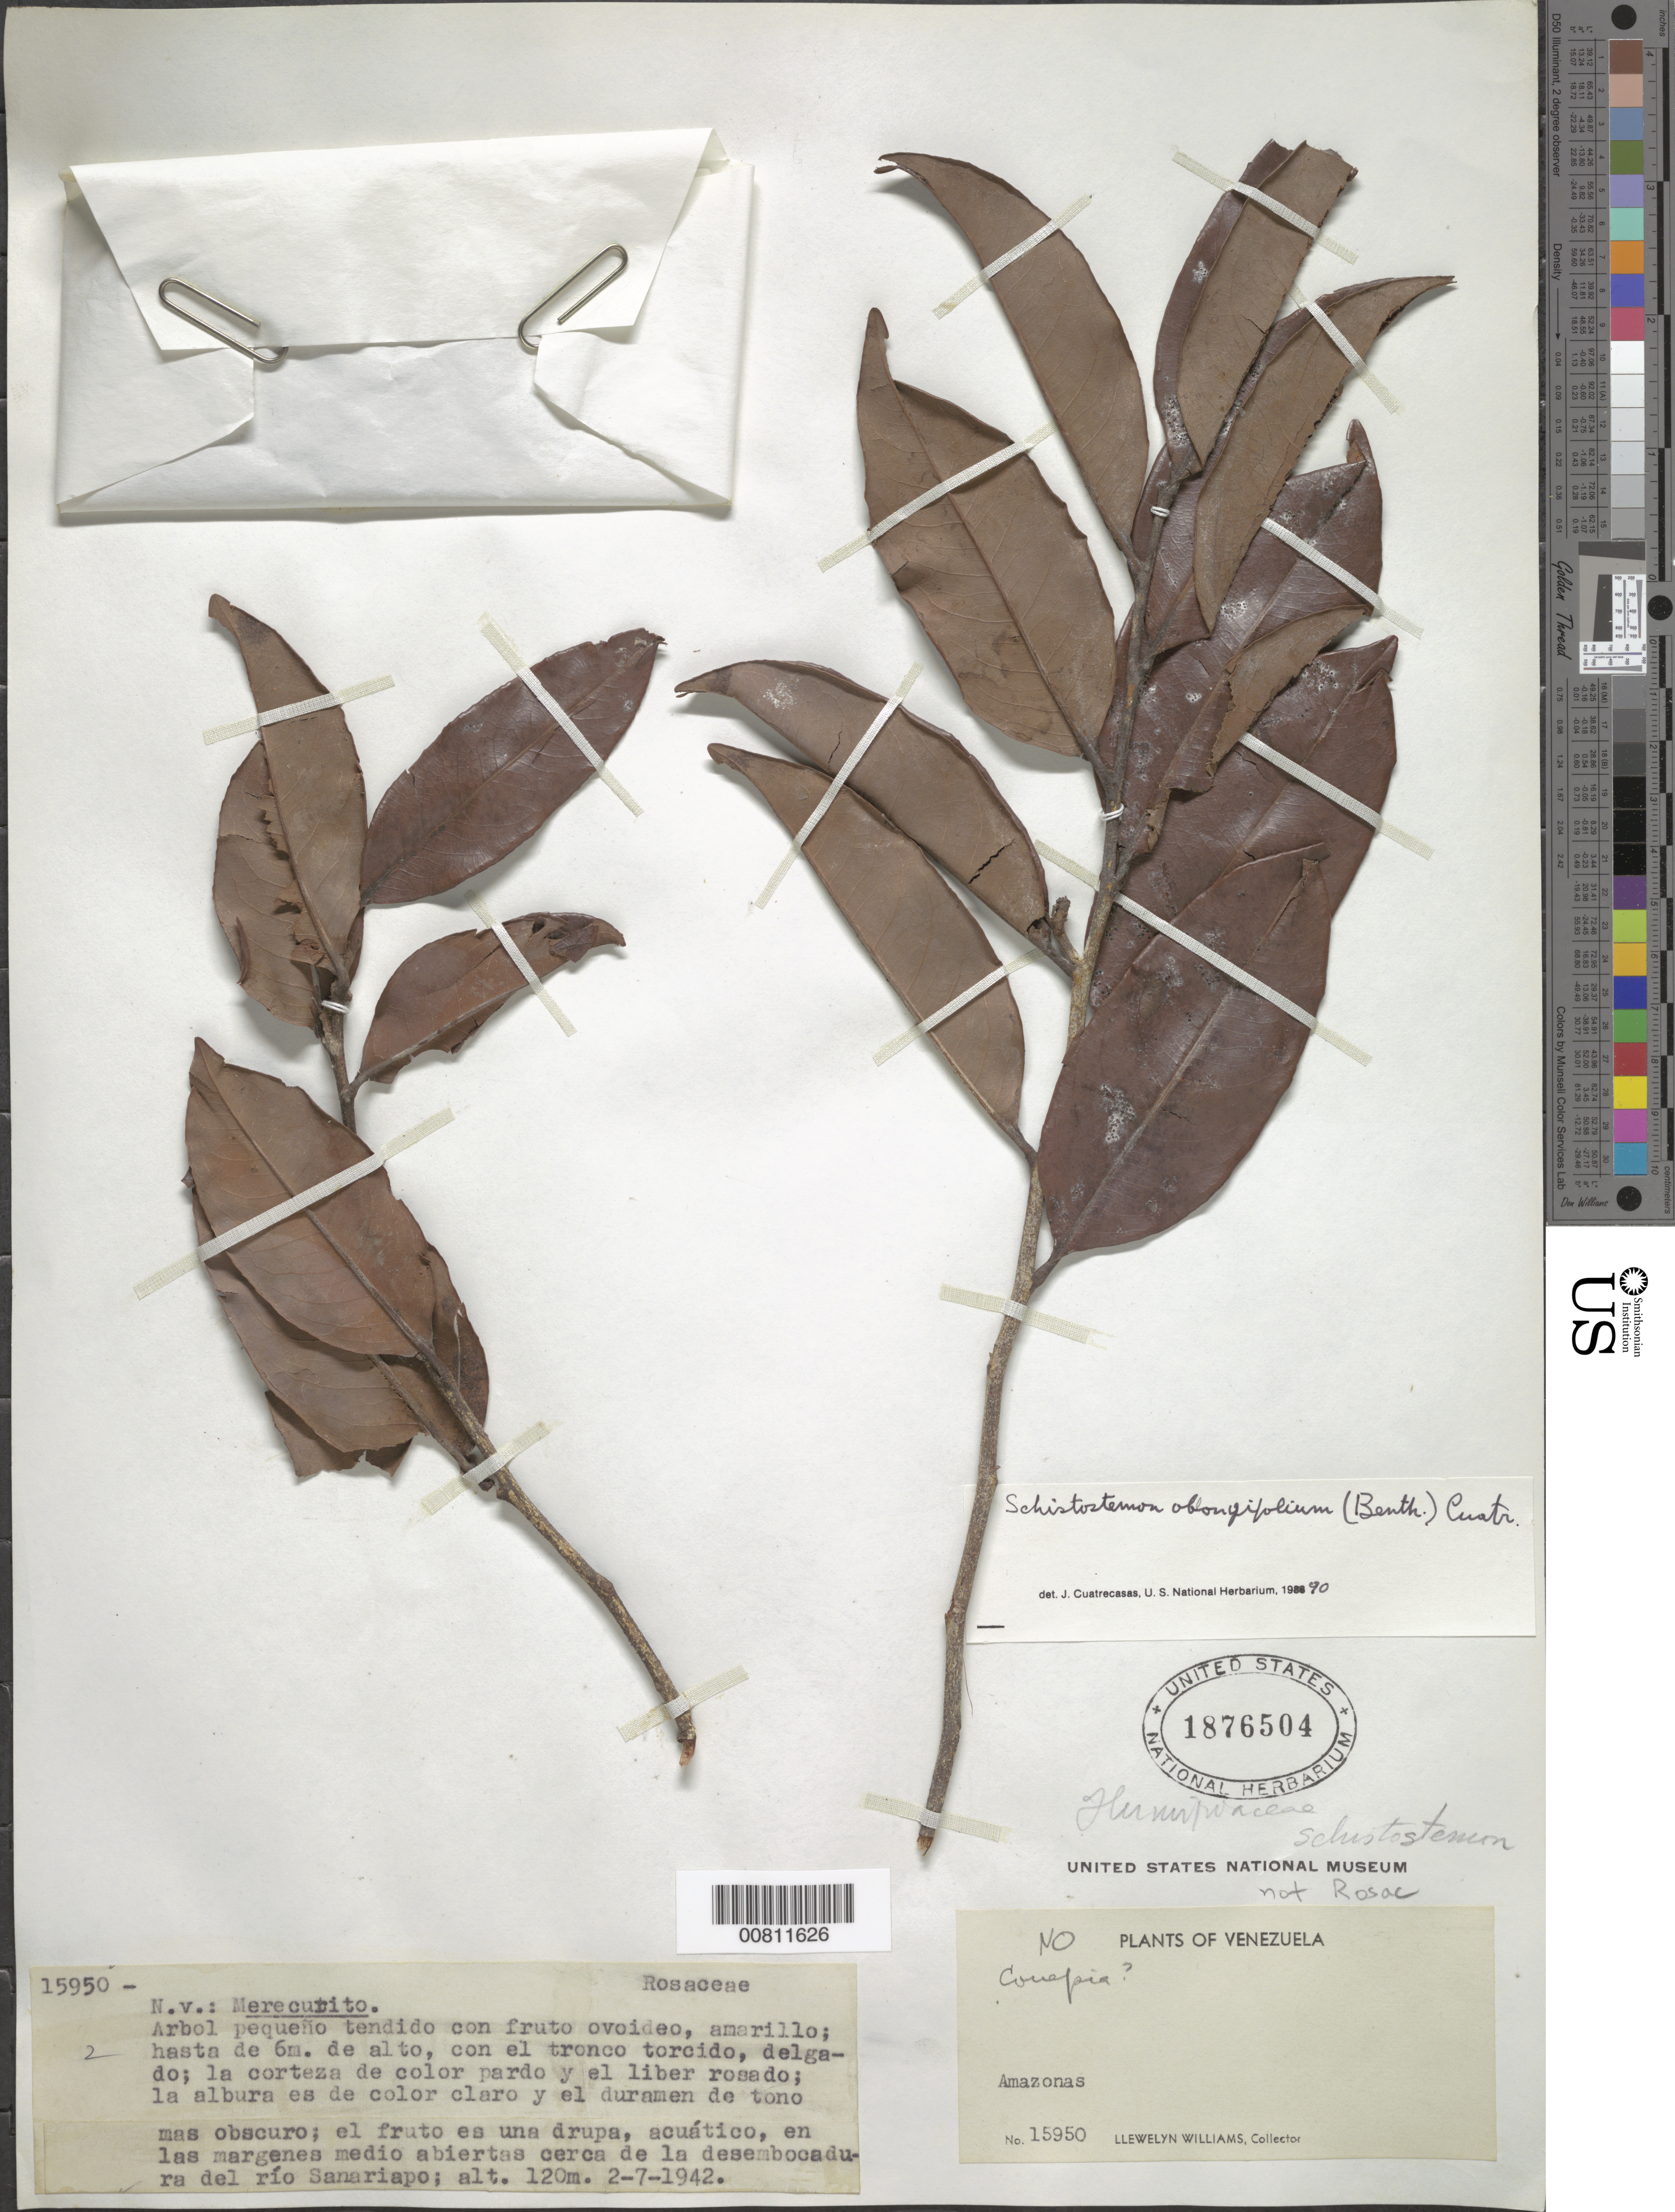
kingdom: Plantae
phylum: Tracheophyta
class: Magnoliopsida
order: Malpighiales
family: Humiriaceae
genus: Schistostemon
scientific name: Schistostemon oblongifolius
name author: (Benth.) Cuatrec.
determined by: Cuatrecasas, J.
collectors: Ll. Williams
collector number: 15950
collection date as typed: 2-Jul-42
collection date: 1942-07-02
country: Venezuela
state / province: Amazonas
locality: Río Sanariapo, cerca de la boca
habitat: Margenes medio abiertas cerca de la desembocadura del río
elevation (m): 120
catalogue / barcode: US 1876504